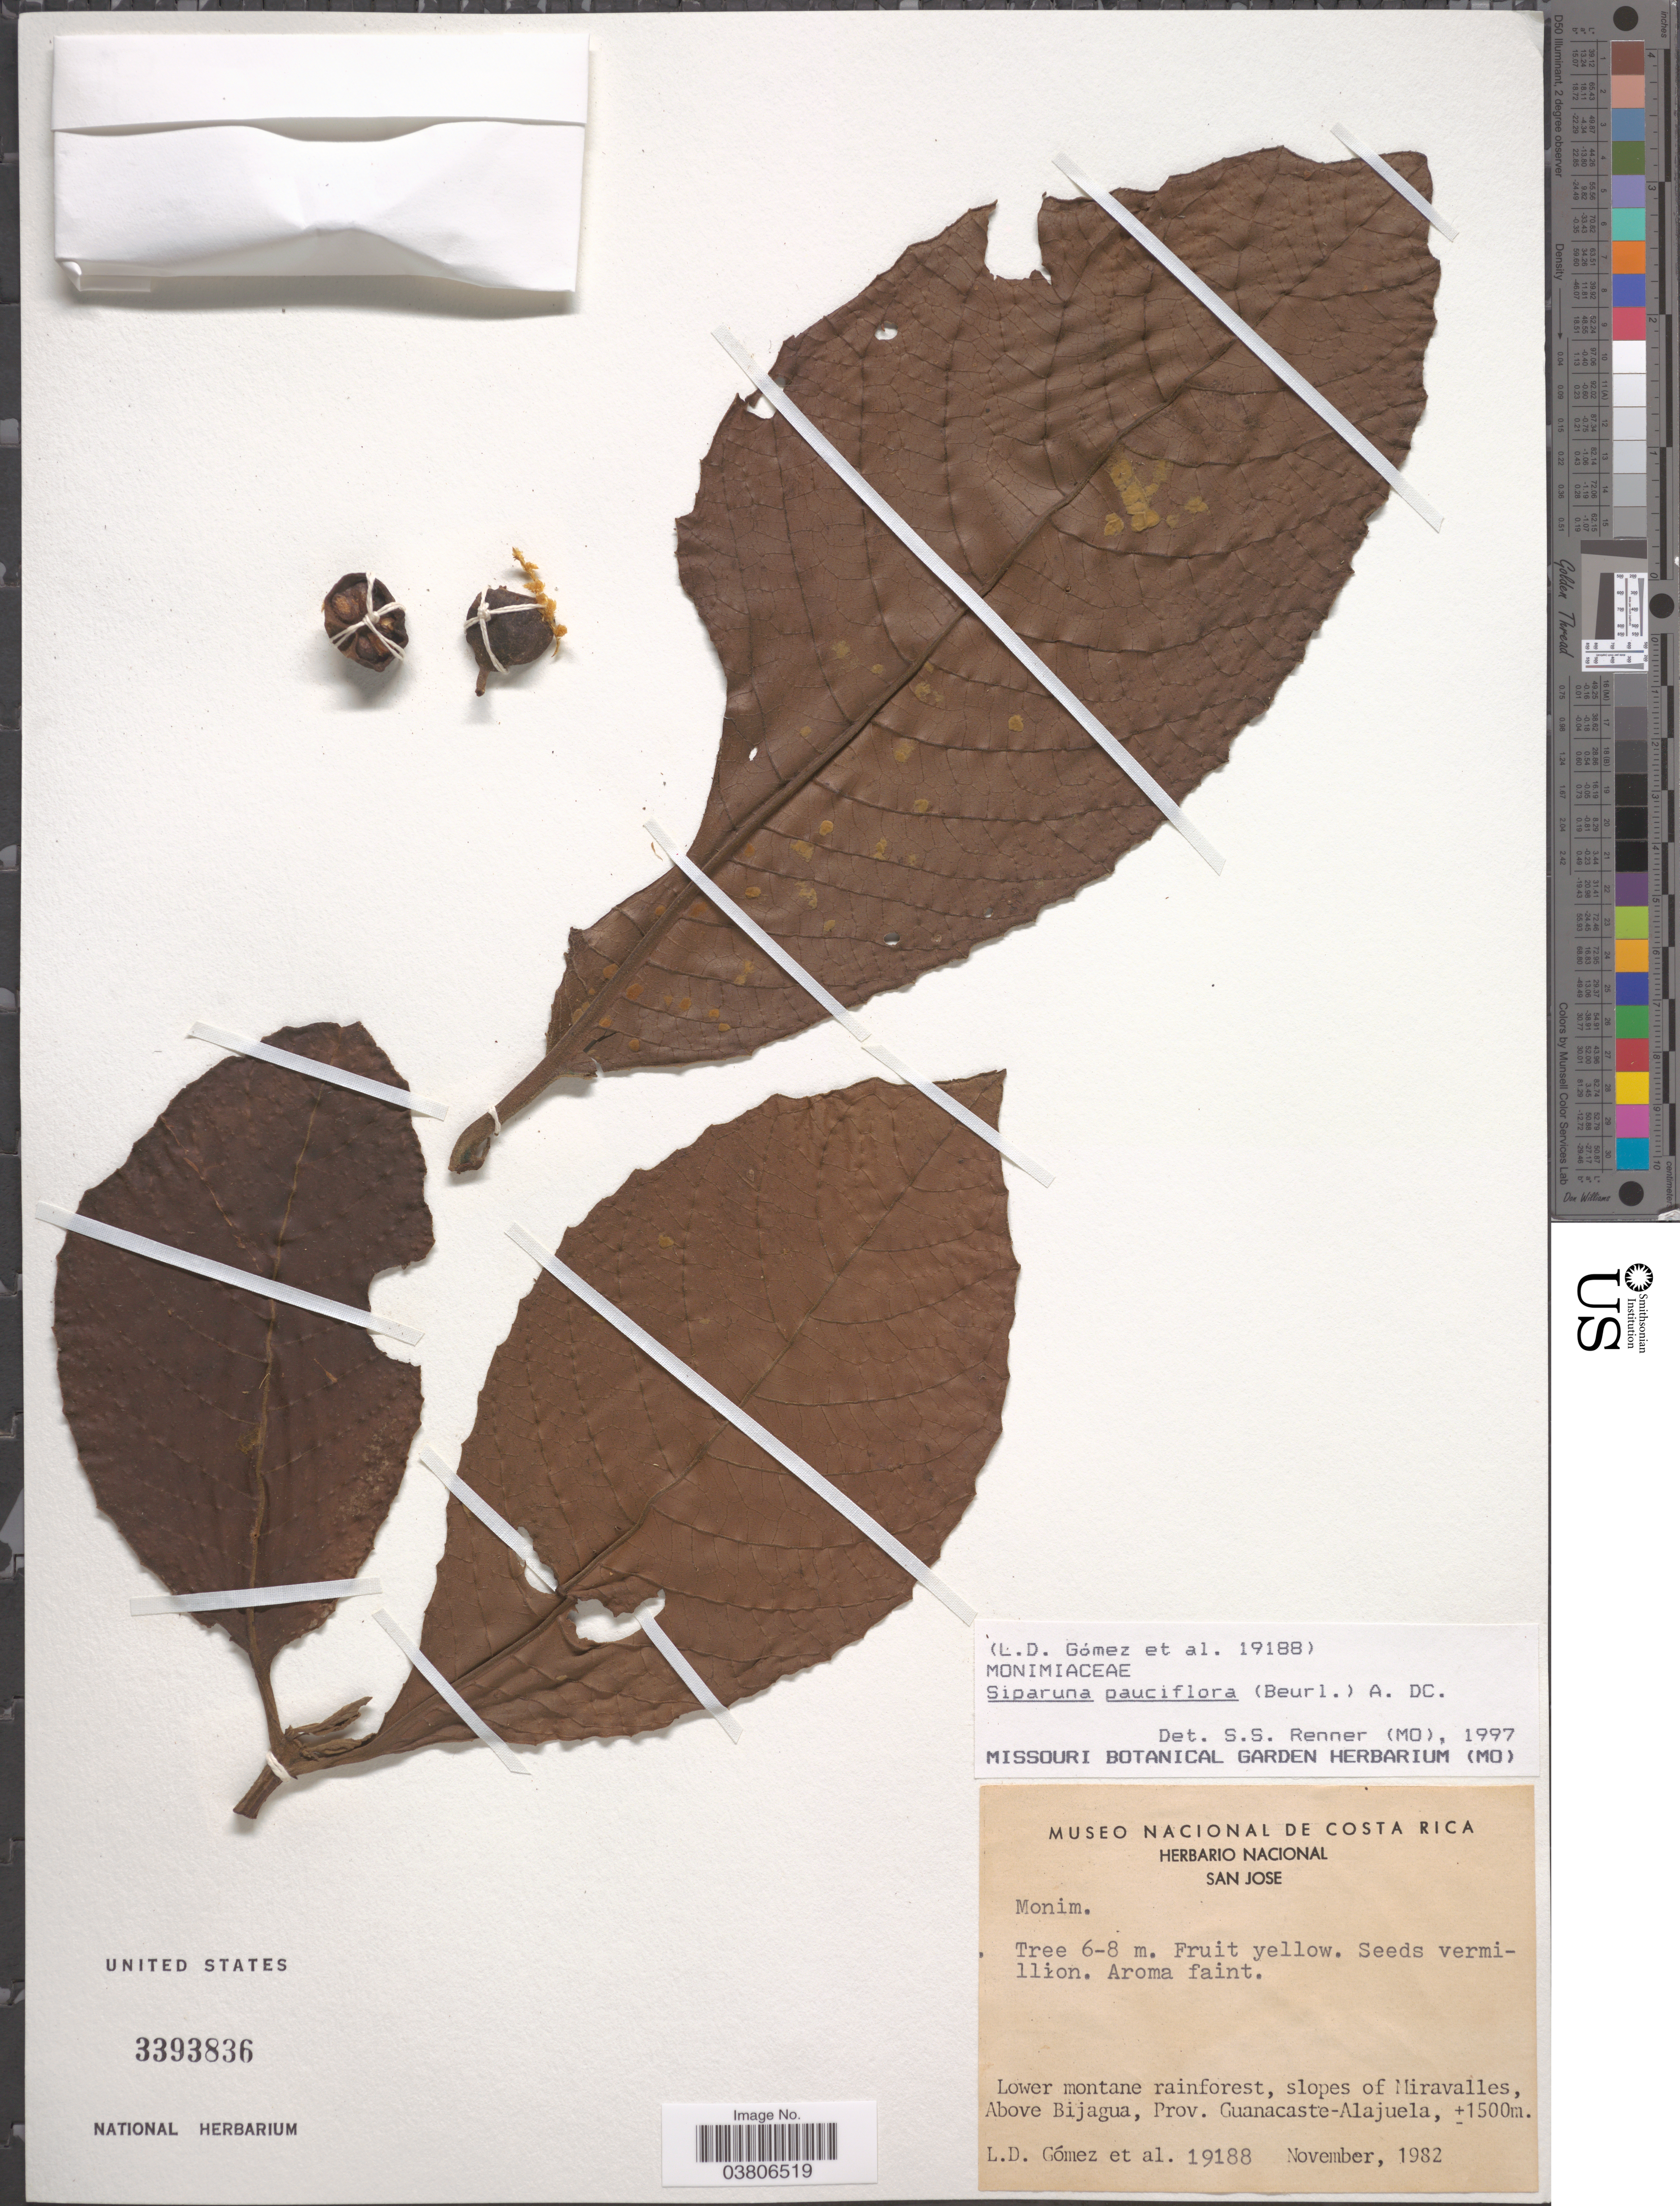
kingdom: Plantae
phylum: Tracheophyta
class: Magnoliopsida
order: Laurales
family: Siparunaceae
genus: Siparuna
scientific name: Siparuna pauciflora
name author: (Beurling) A. DC.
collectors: L. D. Gómez & et al.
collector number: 19188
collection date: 1982-11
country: Costa Rica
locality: Slopes of Miravalles, Above Bijagua, Prov. Guanacaste-Alajuela.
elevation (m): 1500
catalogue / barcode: US 3393836